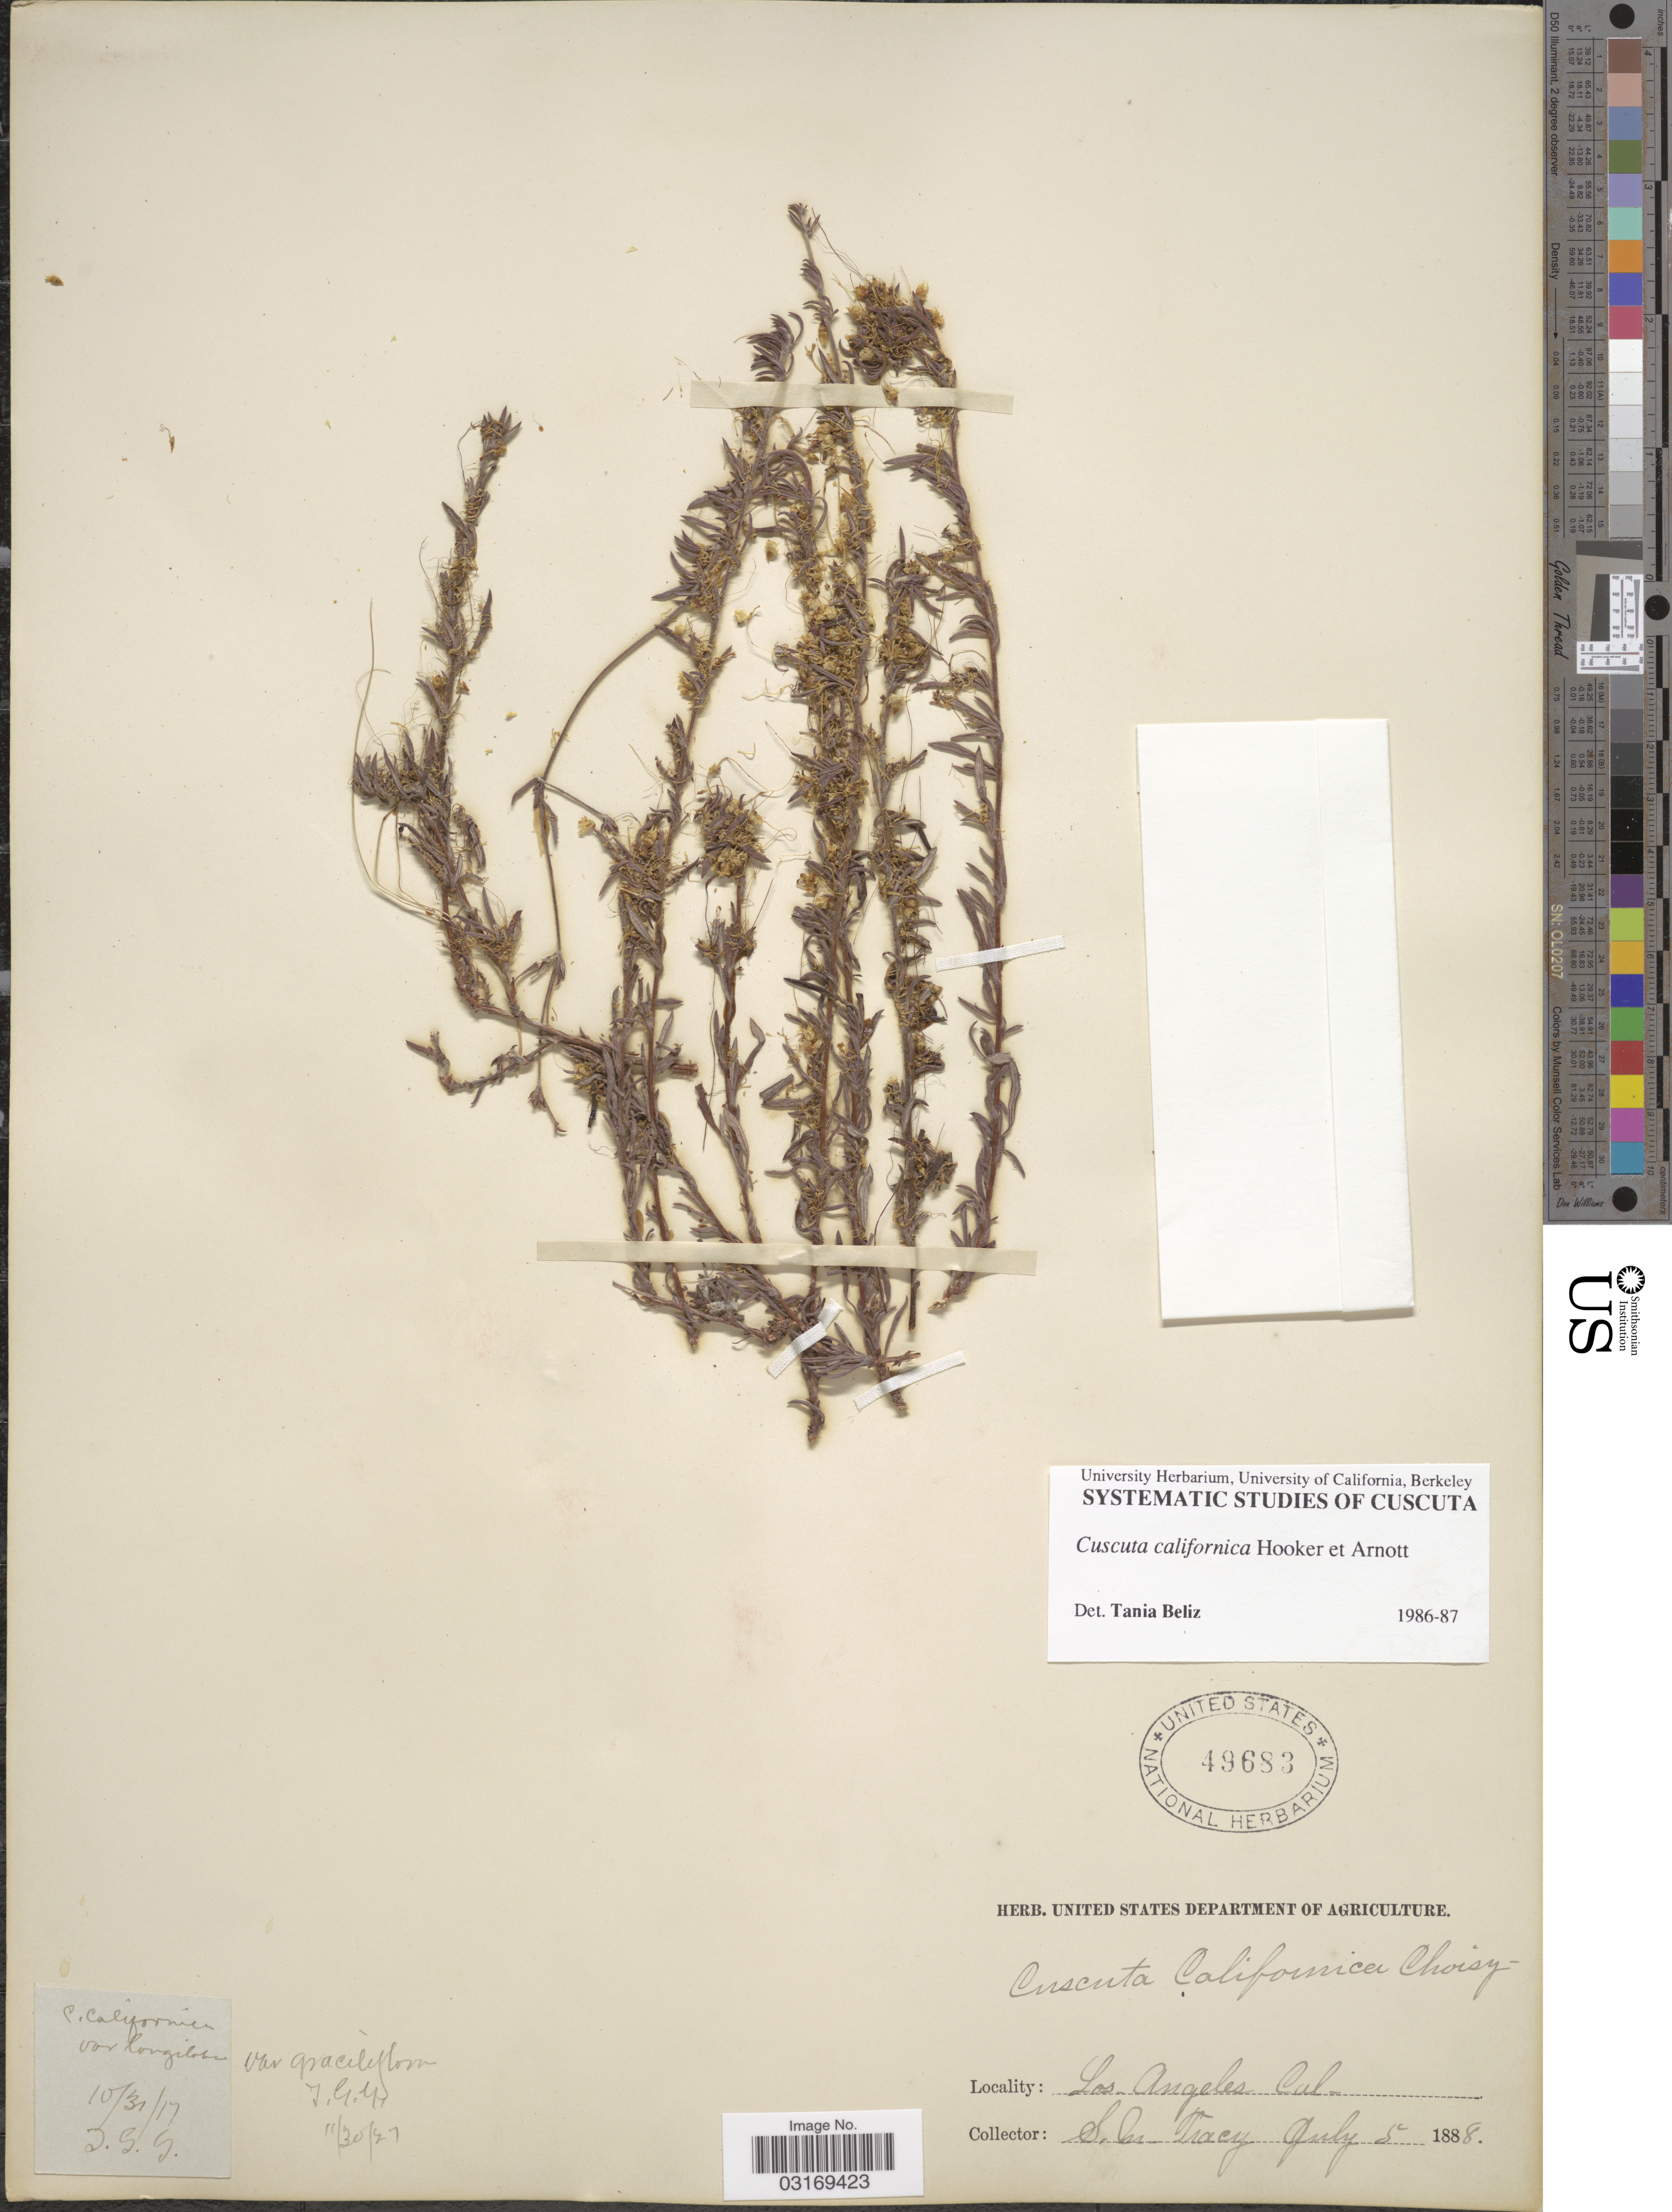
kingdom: Plantae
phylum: Tracheophyta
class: Magnoliopsida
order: Solanales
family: Convolvulaceae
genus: Cuscuta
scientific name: Cuscuta californica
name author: Hook. & Arn.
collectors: S. M. Tracy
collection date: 1888-07-05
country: United States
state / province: California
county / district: Los Angeles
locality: Los Angeles.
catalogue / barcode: US 49683